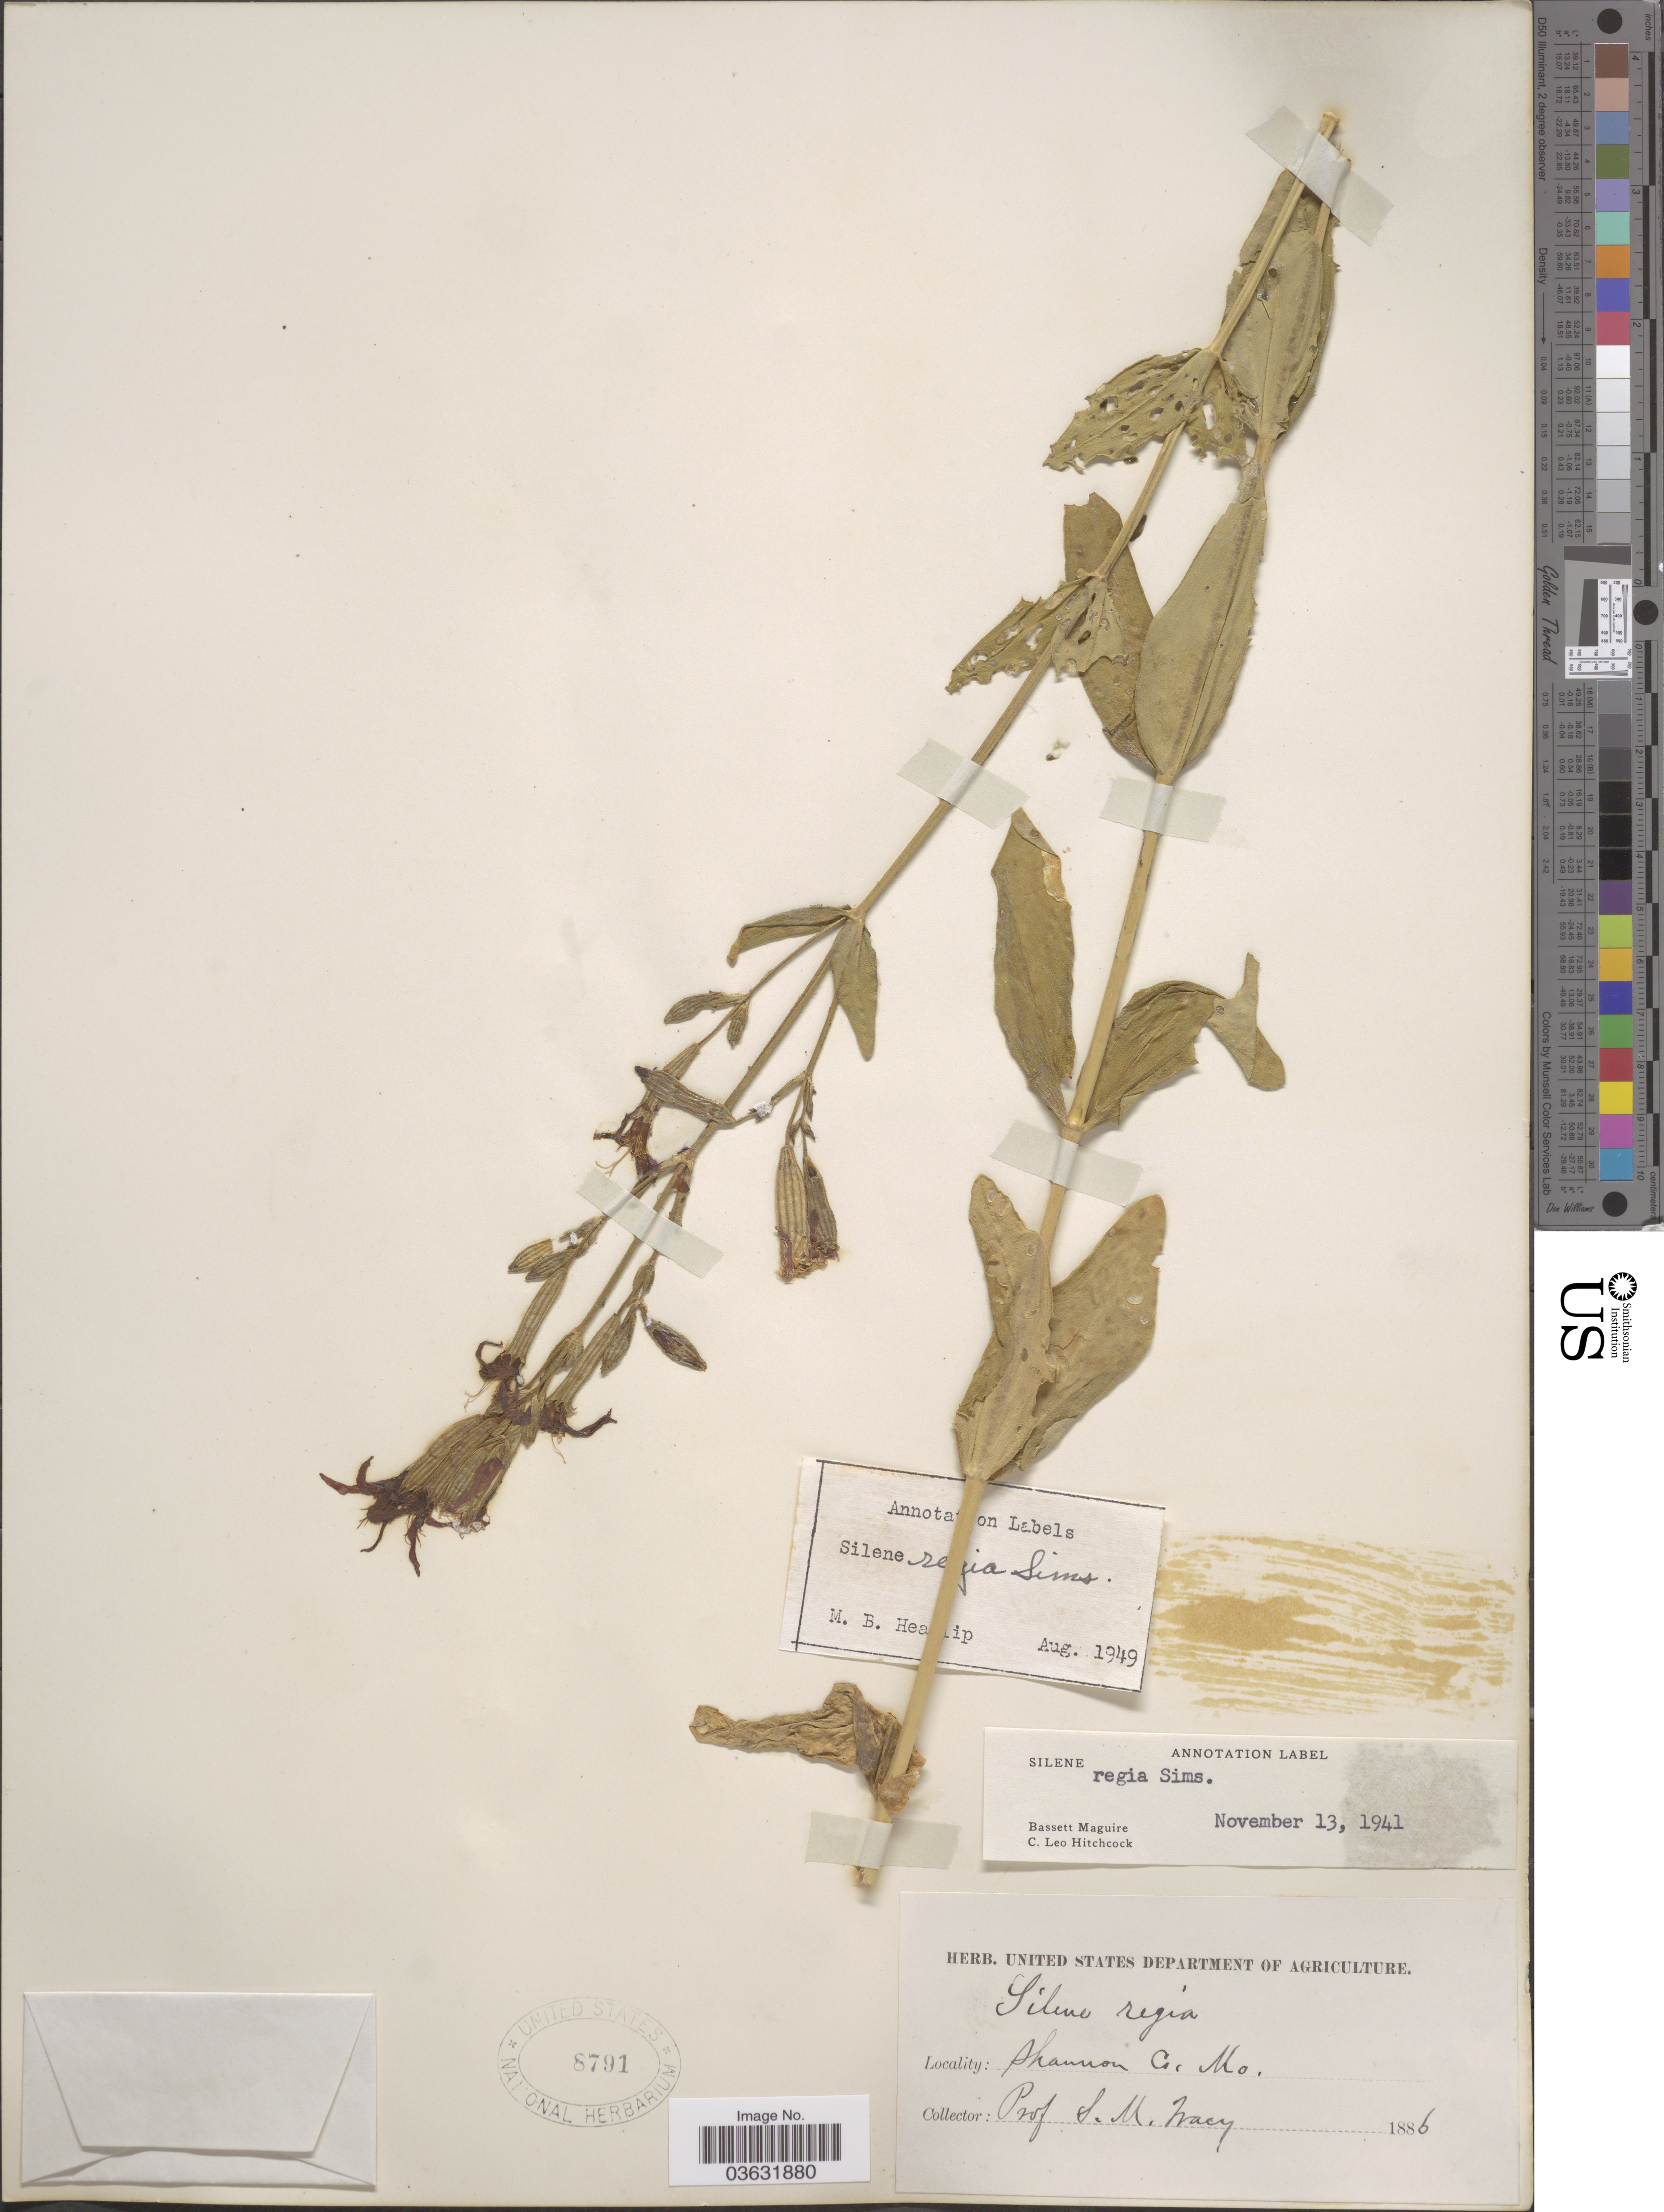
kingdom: Plantae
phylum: Tracheophyta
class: Magnoliopsida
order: Caryophyllales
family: Caryophyllaceae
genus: Silene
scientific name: Silene regia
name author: Sims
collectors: S. M. Tracy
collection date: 1886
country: United States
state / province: Missouri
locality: Shannon Co.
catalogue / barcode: US 8791